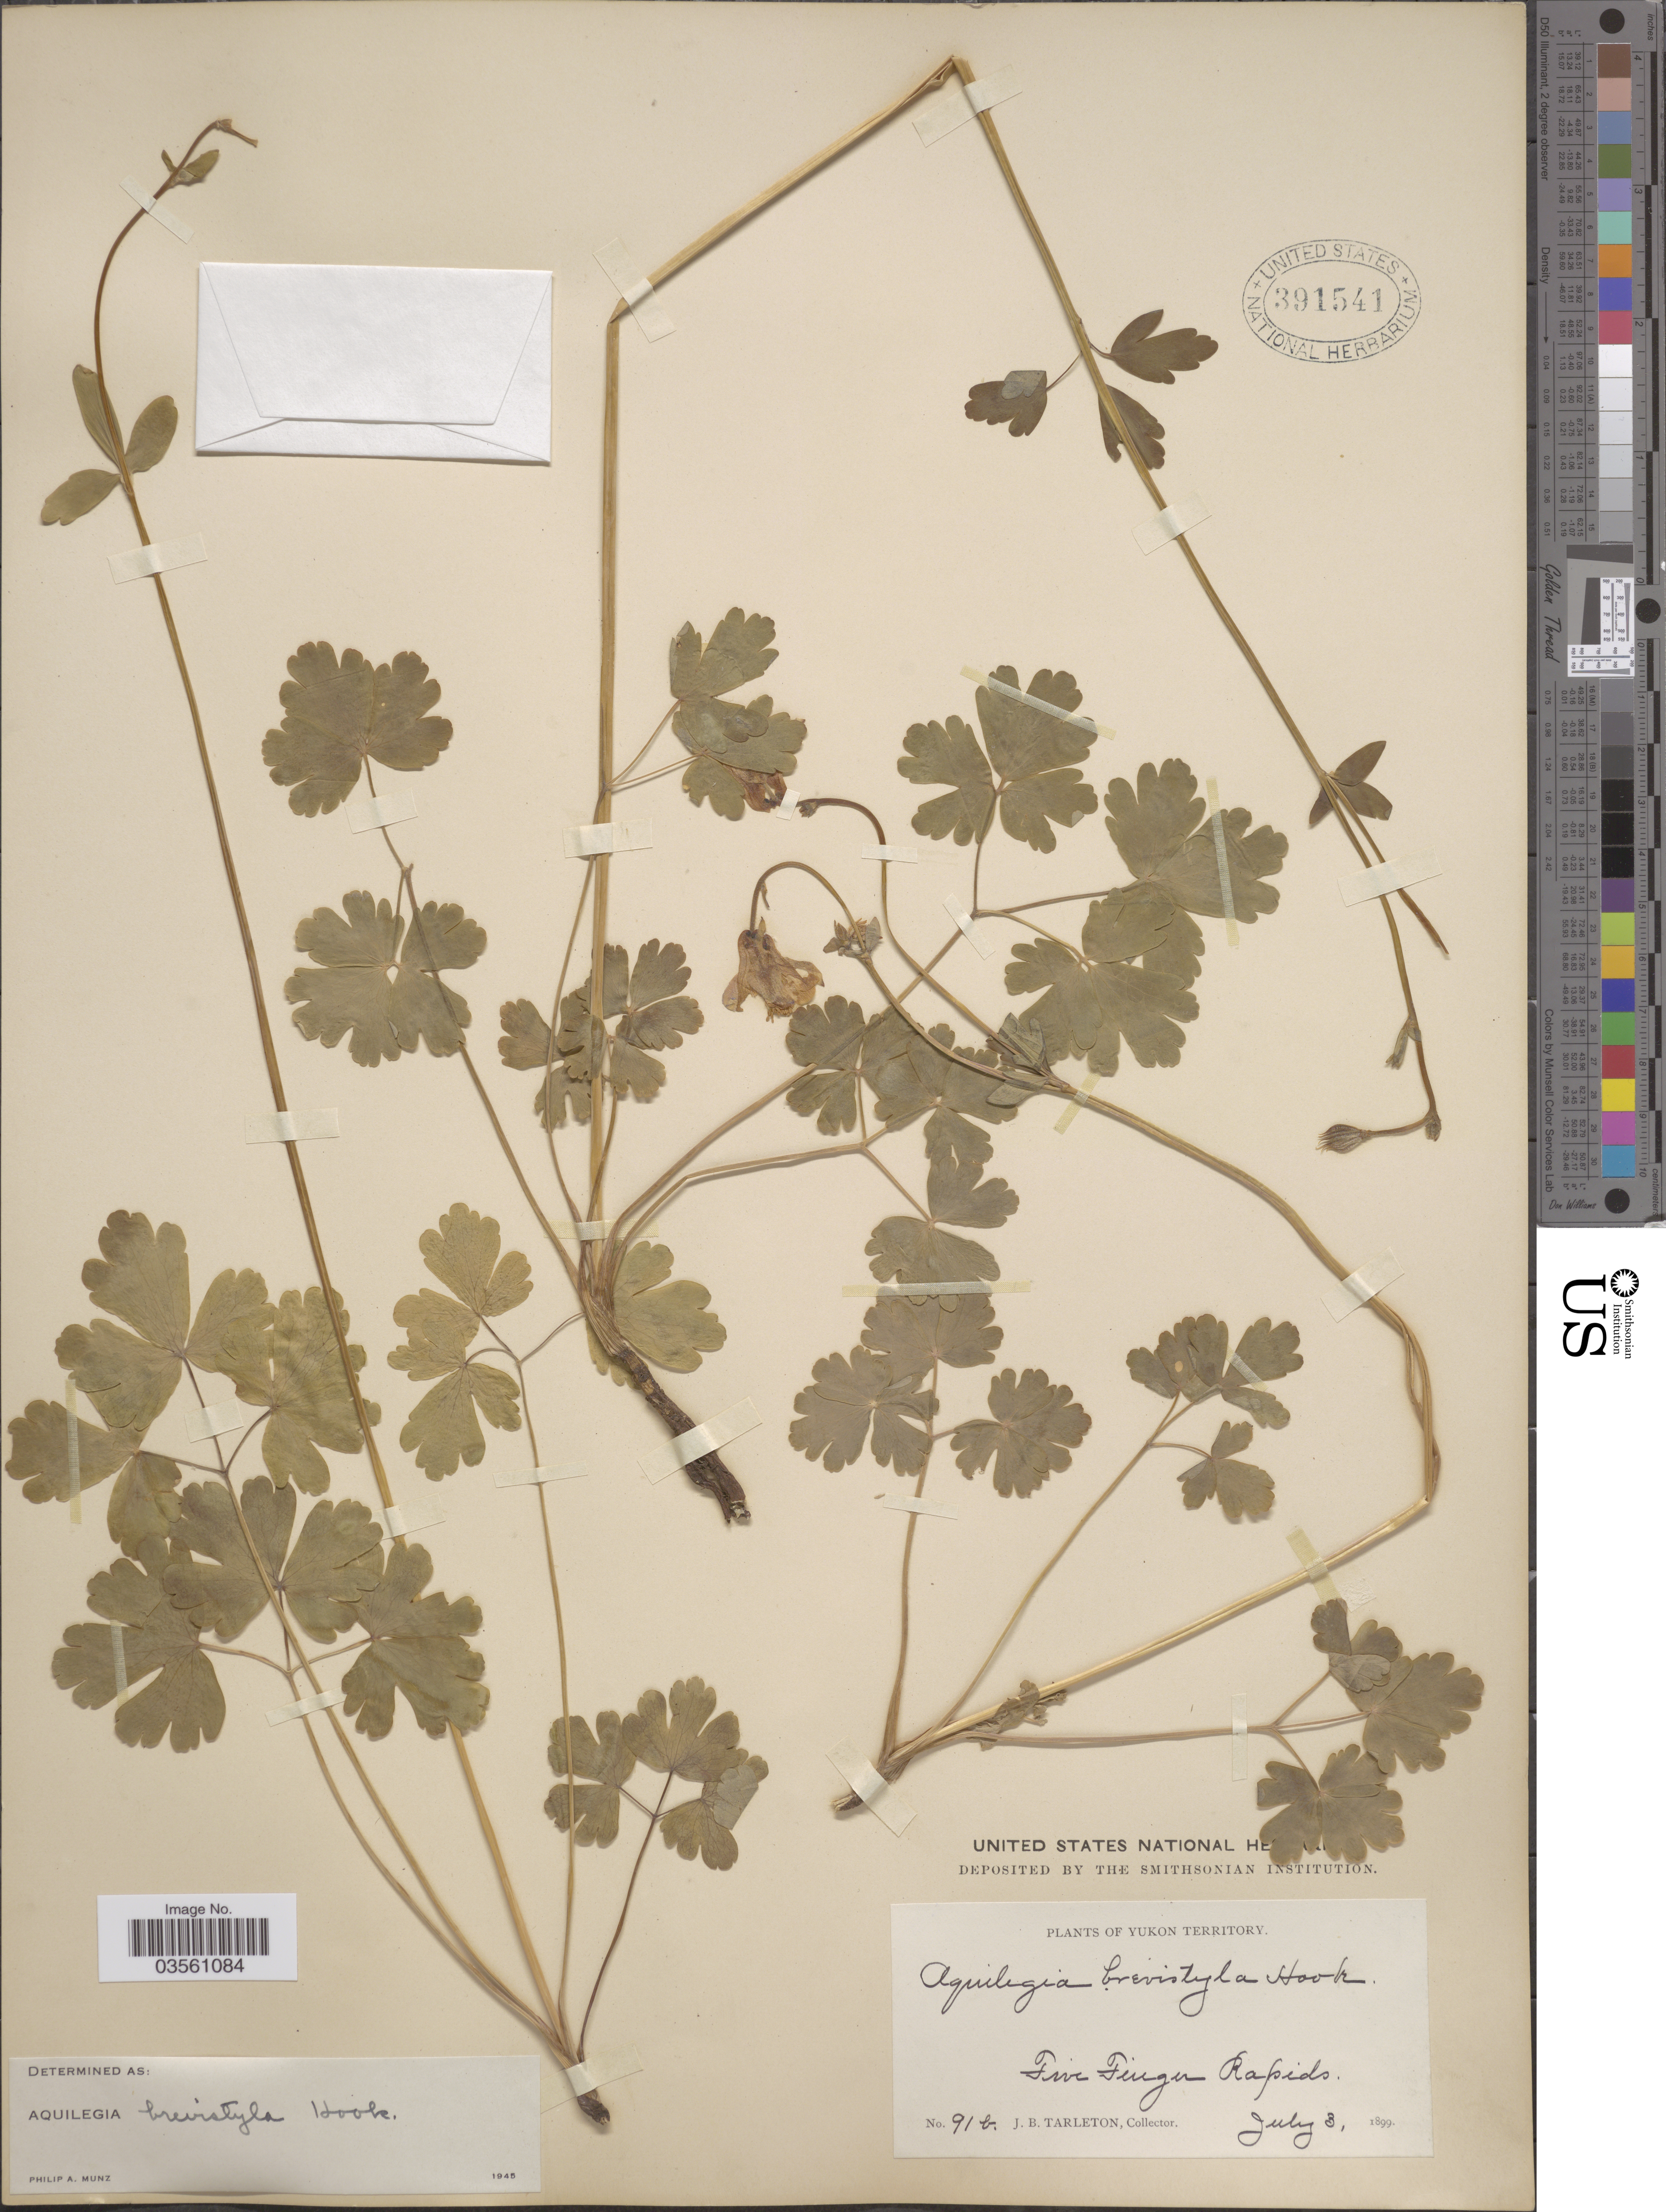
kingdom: Plantae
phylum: Tracheophyta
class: Magnoliopsida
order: Ranunculales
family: Ranunculaceae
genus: Aquilegia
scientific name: Aquilegia brevistyla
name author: Hook.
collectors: J. Tarleton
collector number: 91b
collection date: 1899-07-03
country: Canada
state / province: Yukon Territory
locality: Five Finger Rapids.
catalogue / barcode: US 391541